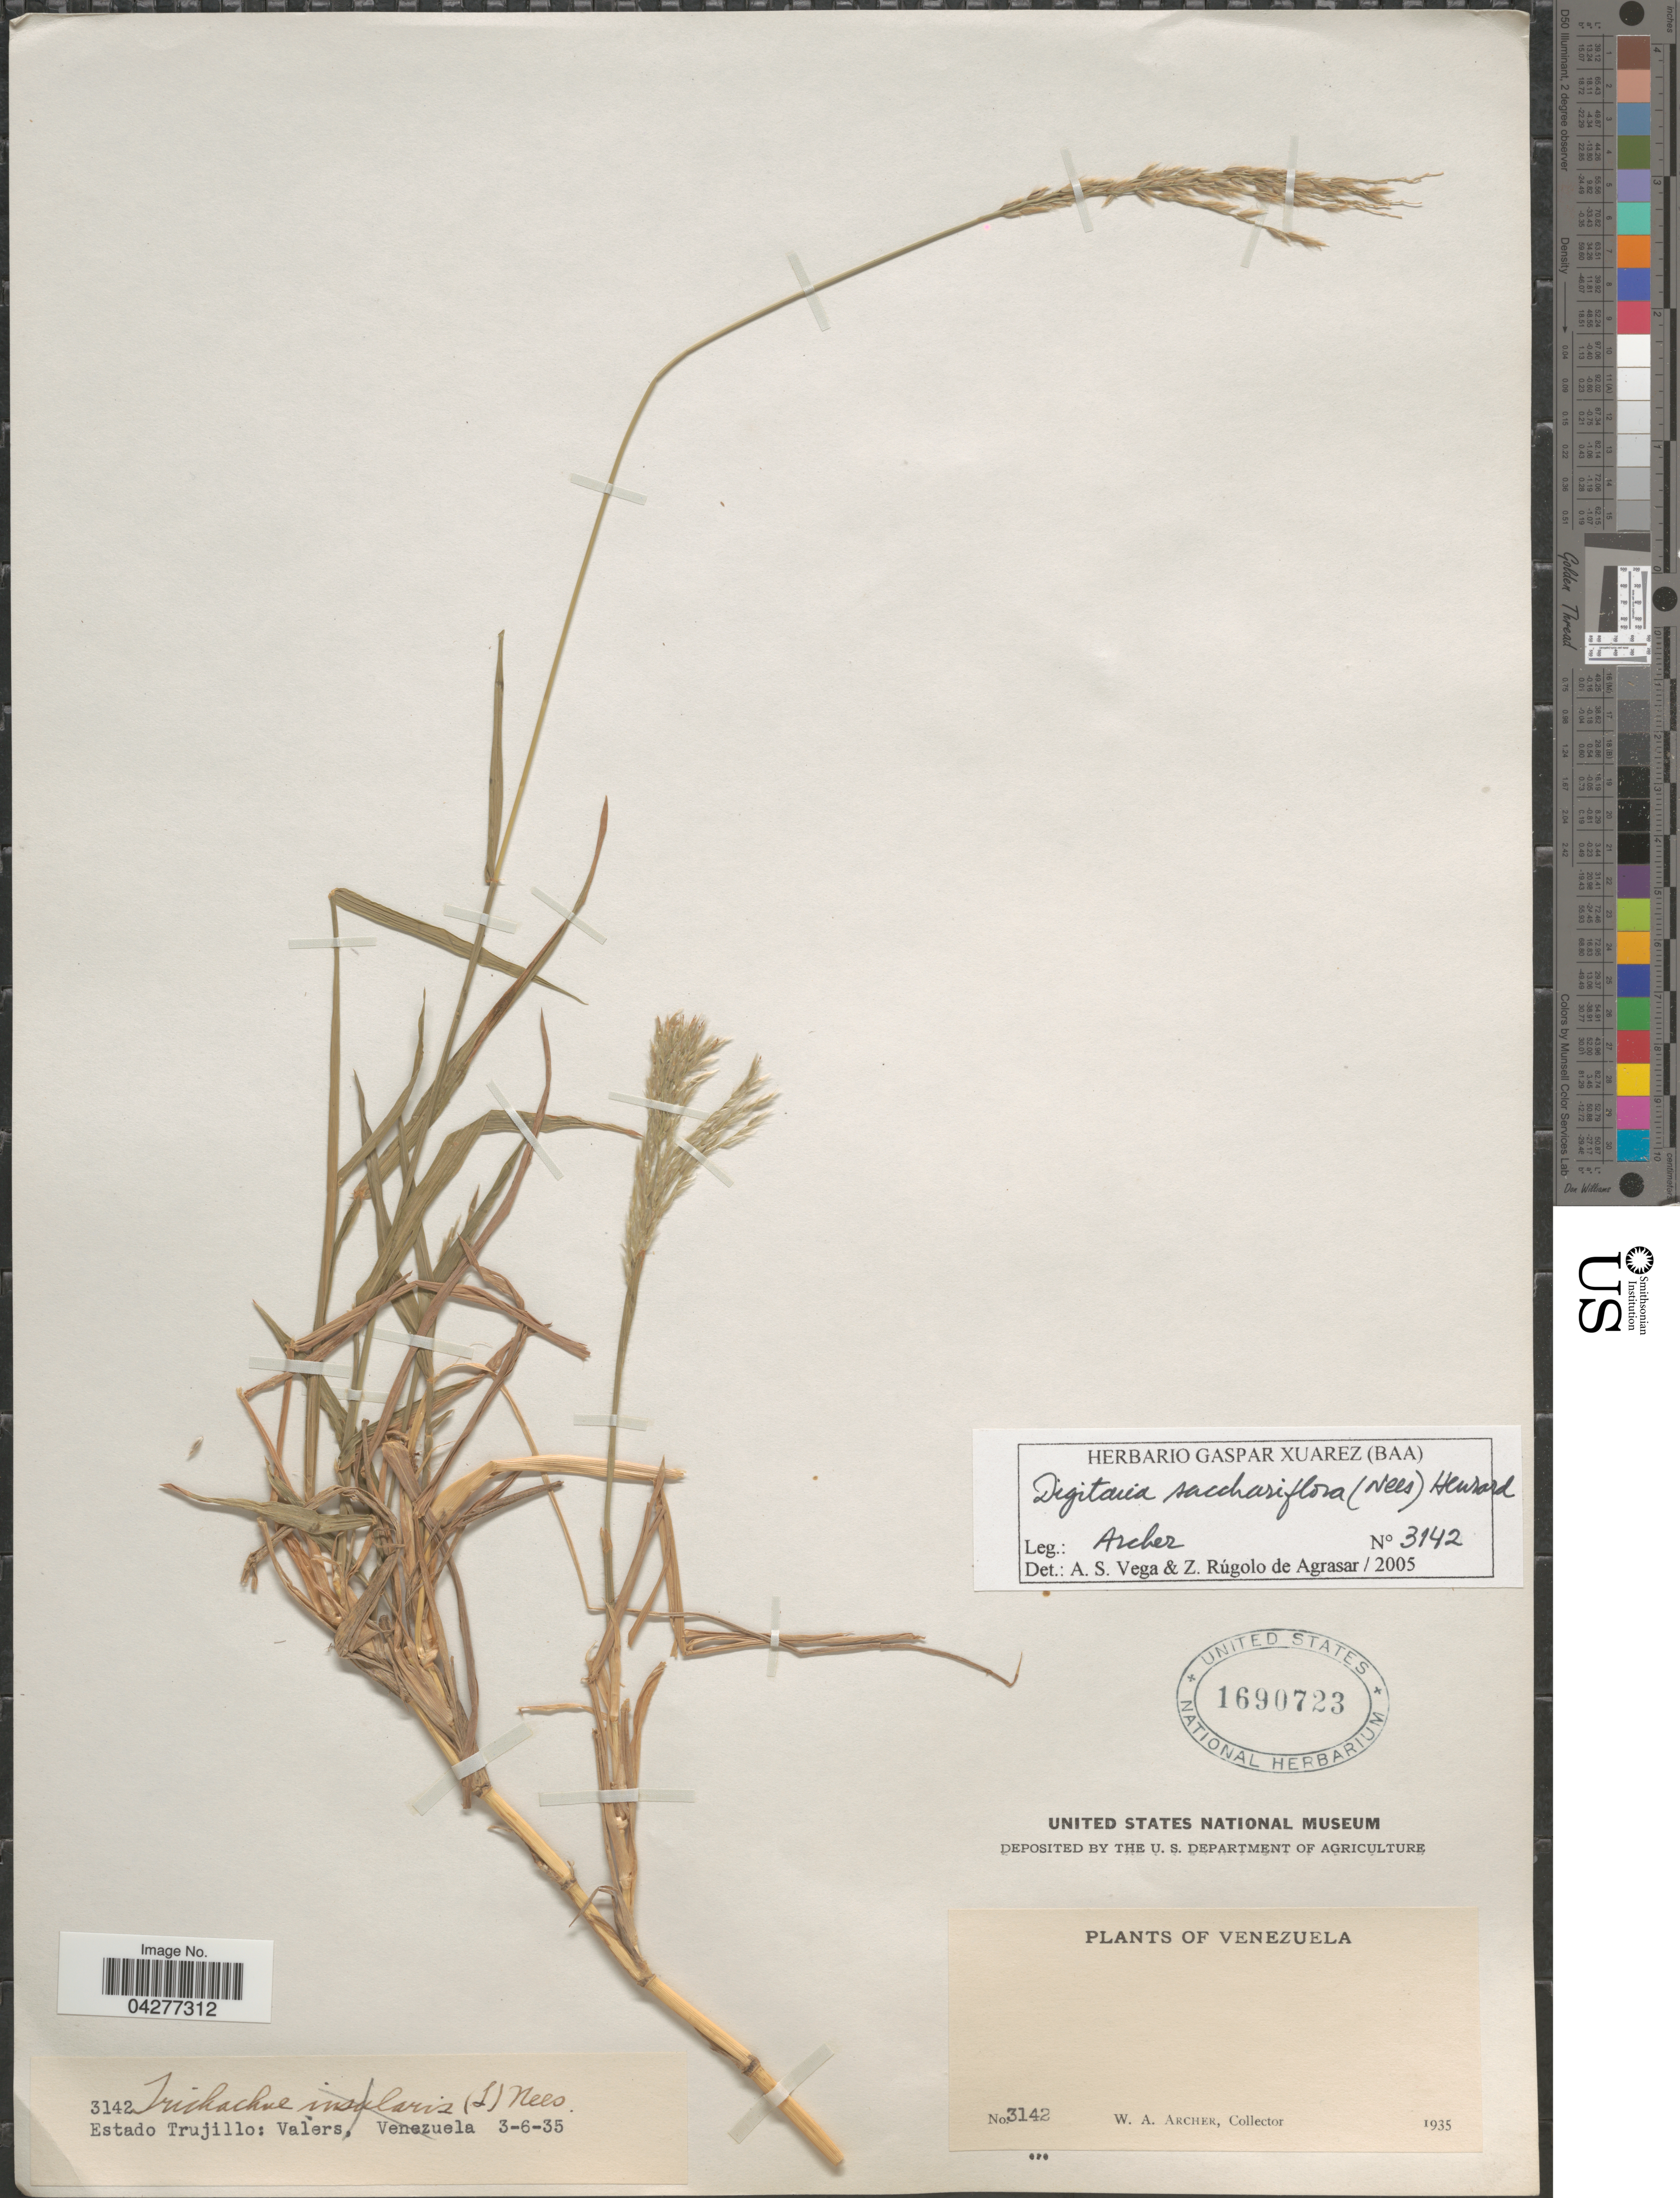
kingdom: Plantae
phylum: Tracheophyta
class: Liliopsida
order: Poales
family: Poaceae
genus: Digitaria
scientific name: Digitaria sacchariflora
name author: (Nees) Henr.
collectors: W. Archer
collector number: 3142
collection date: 1935-06-03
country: Venezuela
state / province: Trujillo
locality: Valers.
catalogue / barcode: US 1690723